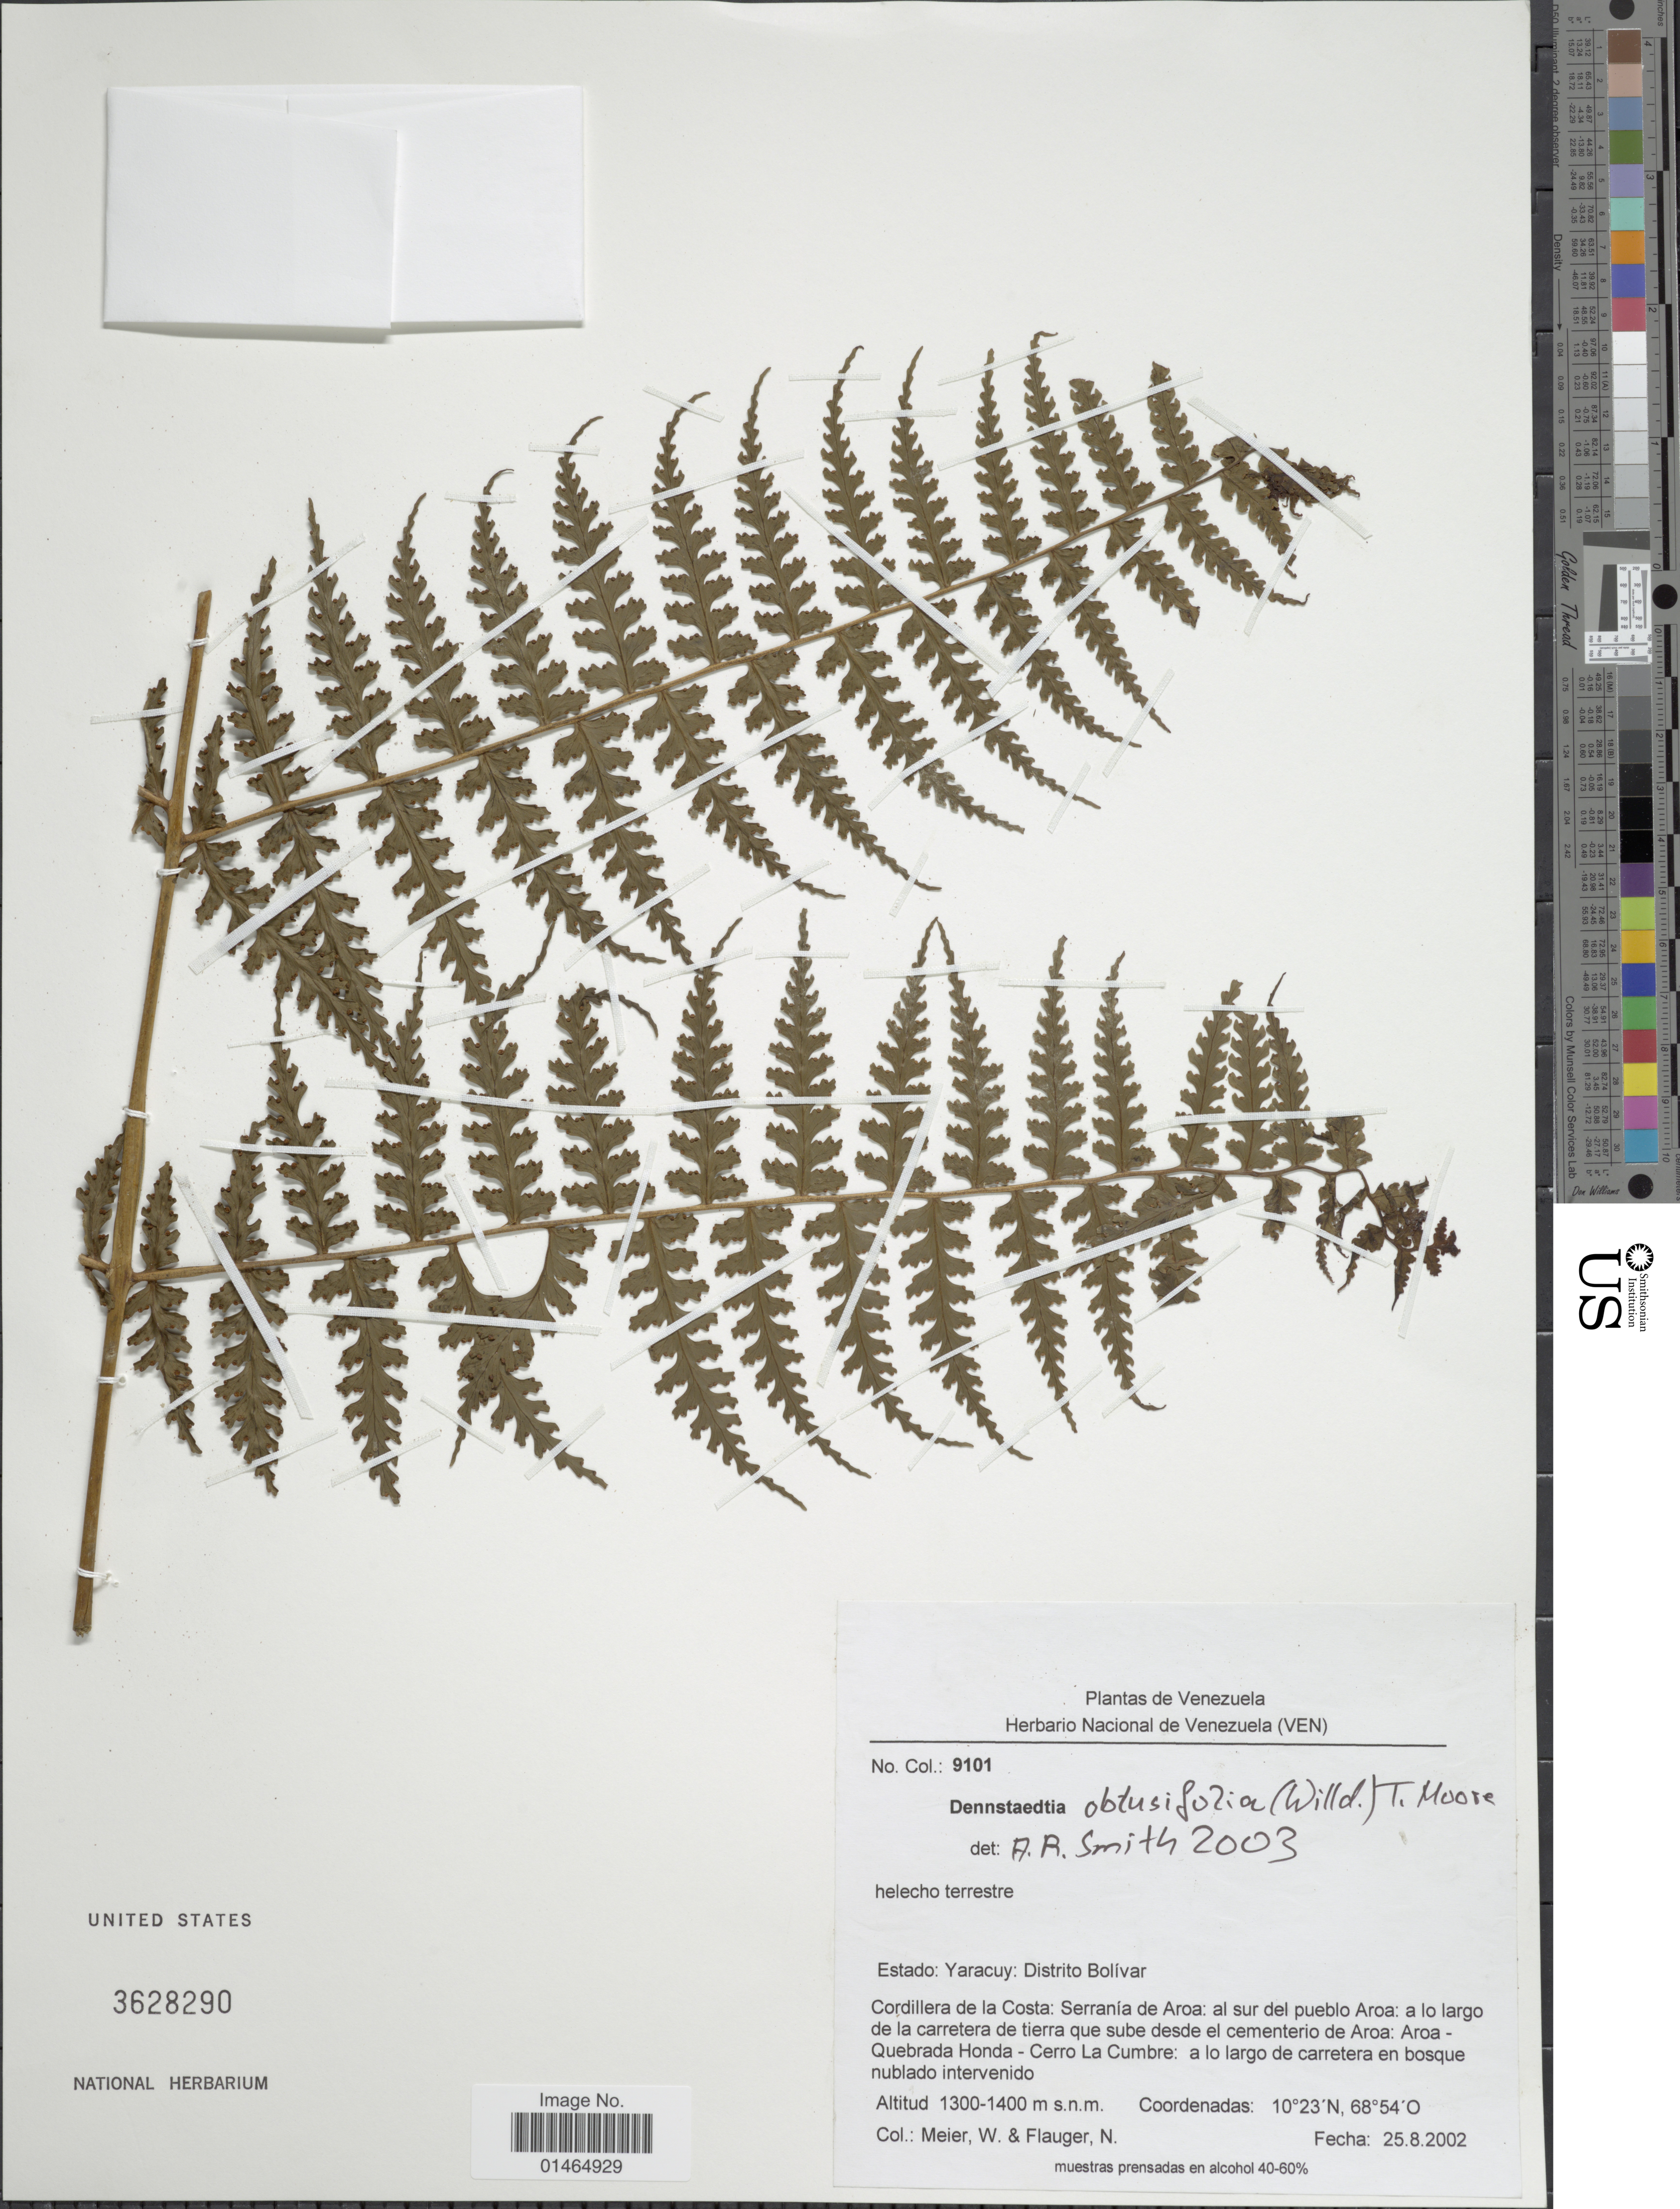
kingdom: Plantae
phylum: Tracheophyta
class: Polypodiopsida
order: Polypodiales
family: Dennstaedtiaceae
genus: Dennstaedtia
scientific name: Dennstaedtia obtusifolia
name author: (Willd.) T. Moore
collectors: W. Meier & N. Flauger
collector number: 9101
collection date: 2002-08-25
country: Venezuela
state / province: Yaracuy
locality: Distrito Bolívar. Cordillera de la Costa: Serranía de Aroa: al sur del pueblo Aroa: a lo largo de la carretera de tierra que sube desde el cementerio de Aroa: Aroa-Quebrada Honda-Cerro La Cumbre: a lo largo de carretera en bosque nubado intervenido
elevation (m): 1300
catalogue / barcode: US 3628290